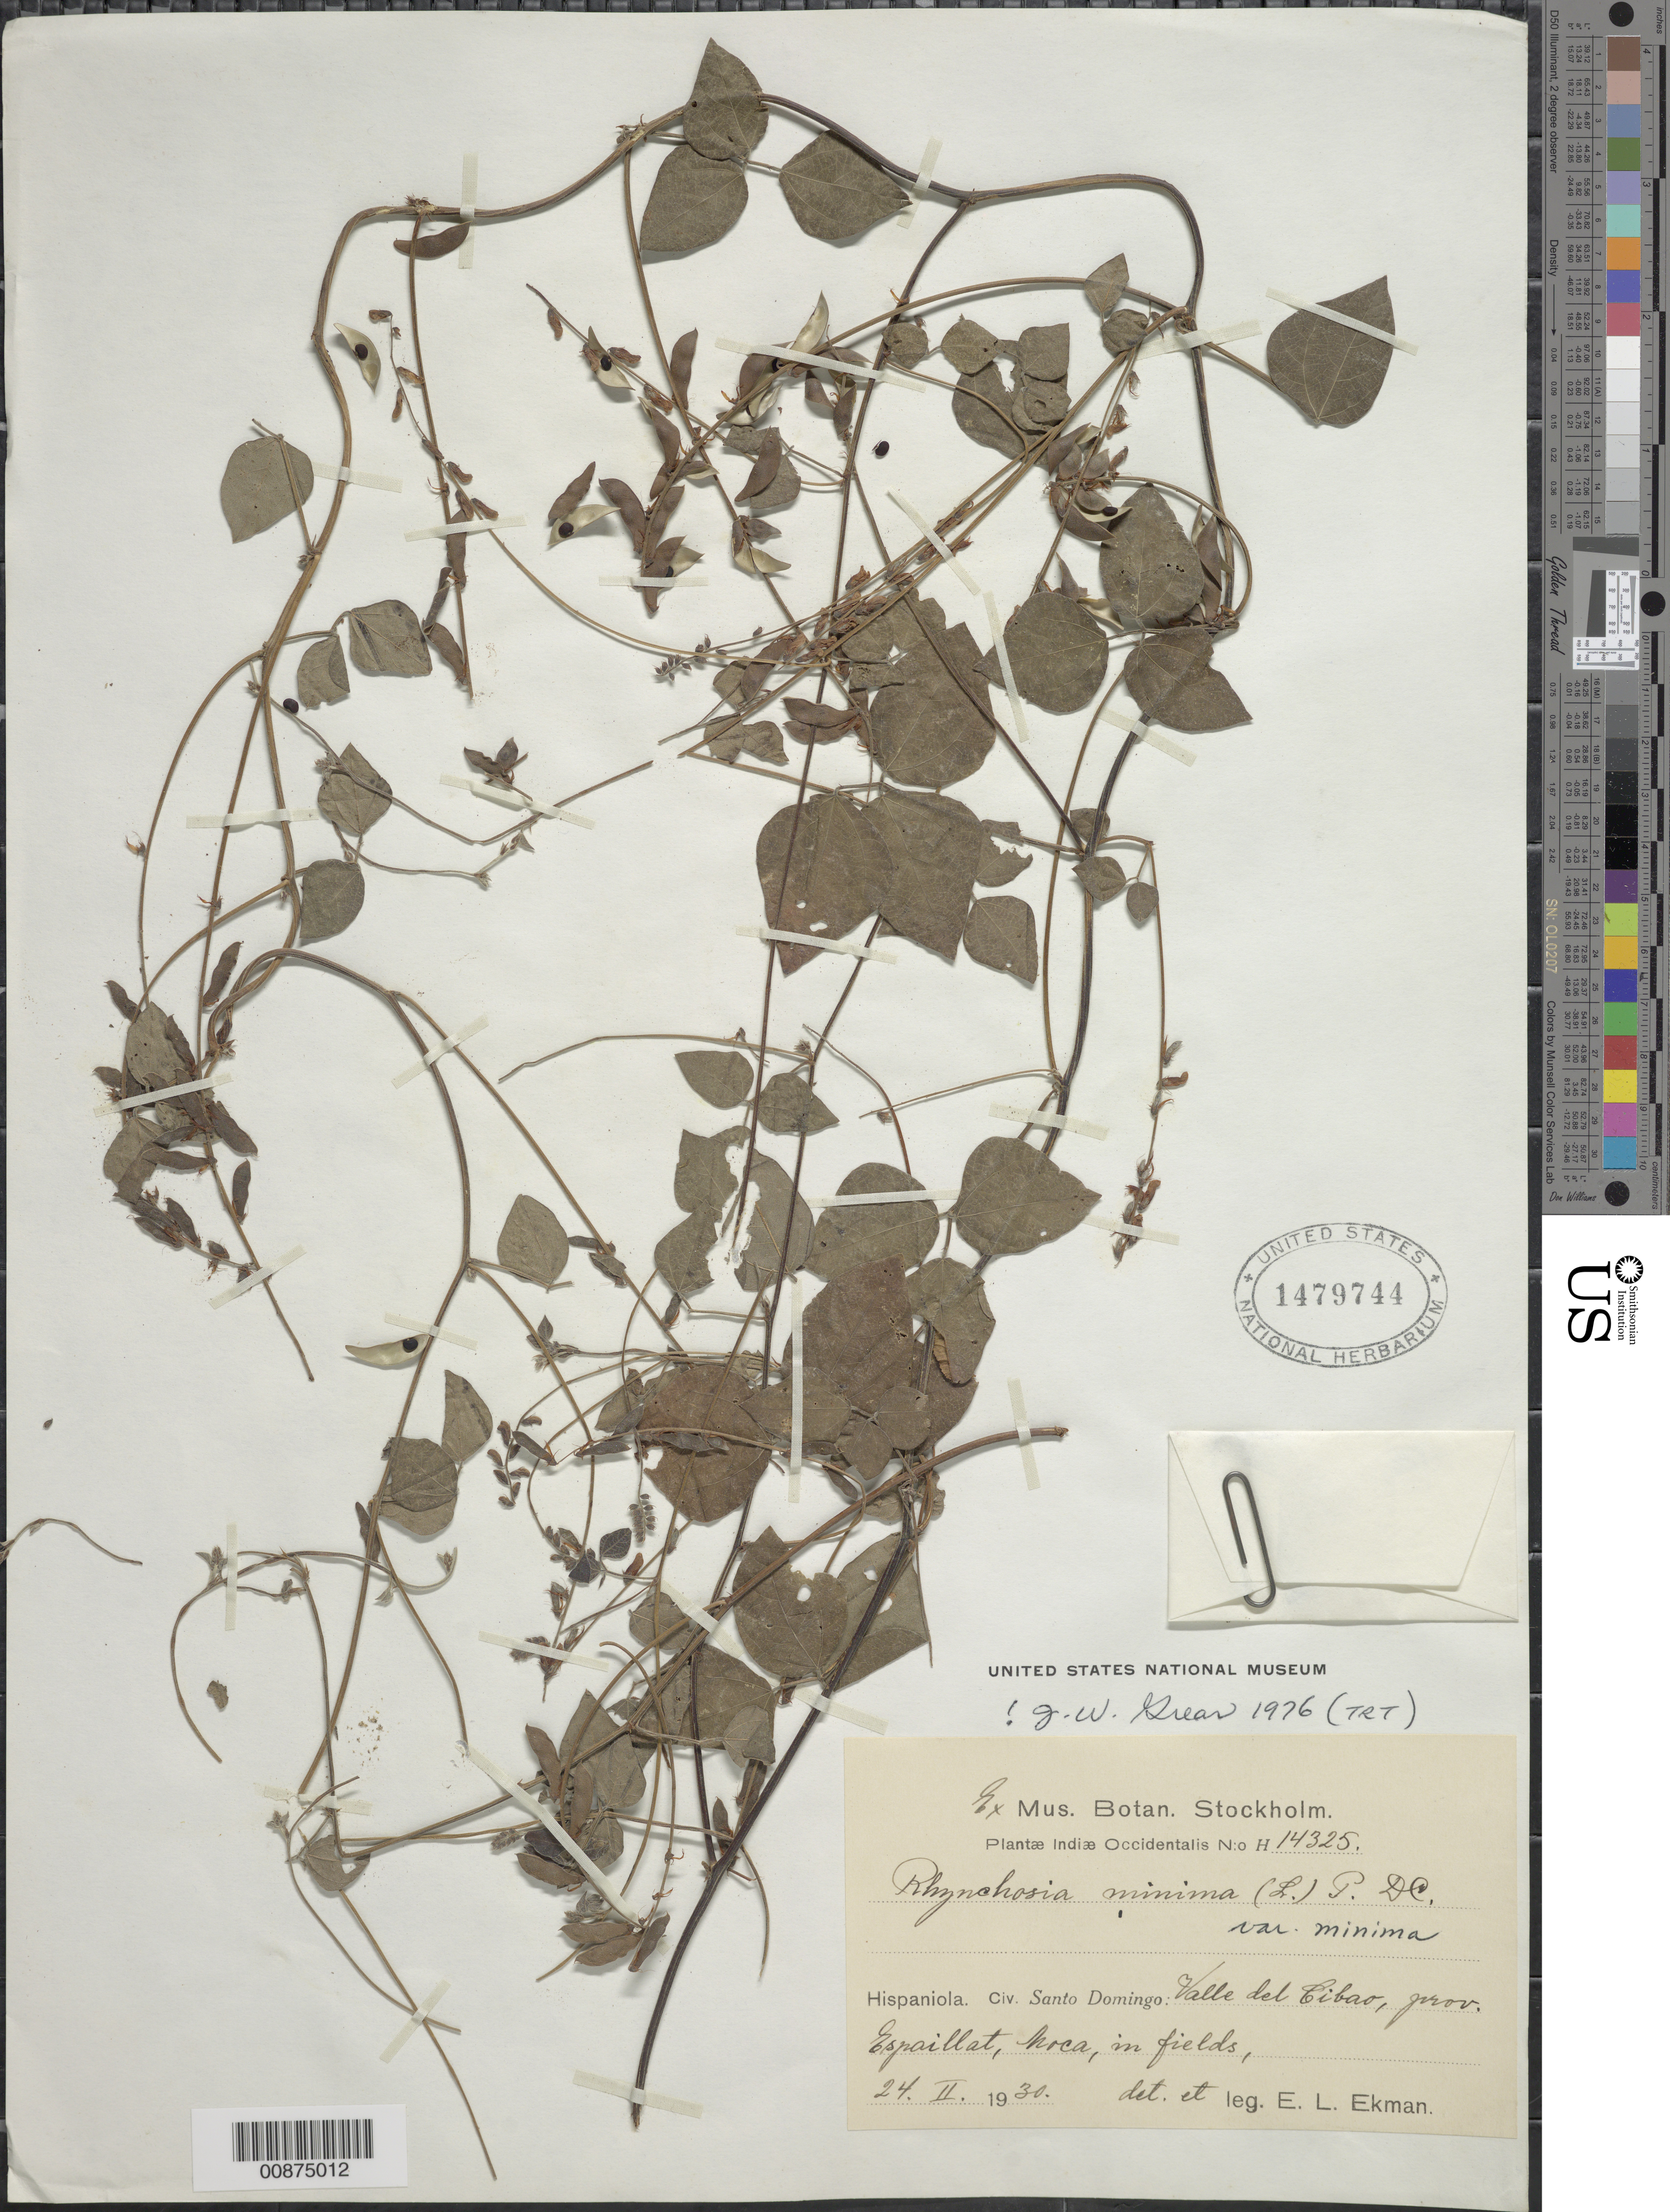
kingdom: Plantae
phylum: Tracheophyta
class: Magnoliopsida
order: Fabales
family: Fabaceae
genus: Rhynchosia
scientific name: Rhynchosia minima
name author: (L.) DC.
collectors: E. L. Ekman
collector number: H 14325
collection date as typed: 24 Feb 1930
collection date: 1930-02-24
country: Dominican Republic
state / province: Espaillat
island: Hispaniola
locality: Valle del Cibao, Moca.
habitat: In fields.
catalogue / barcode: US 1479744